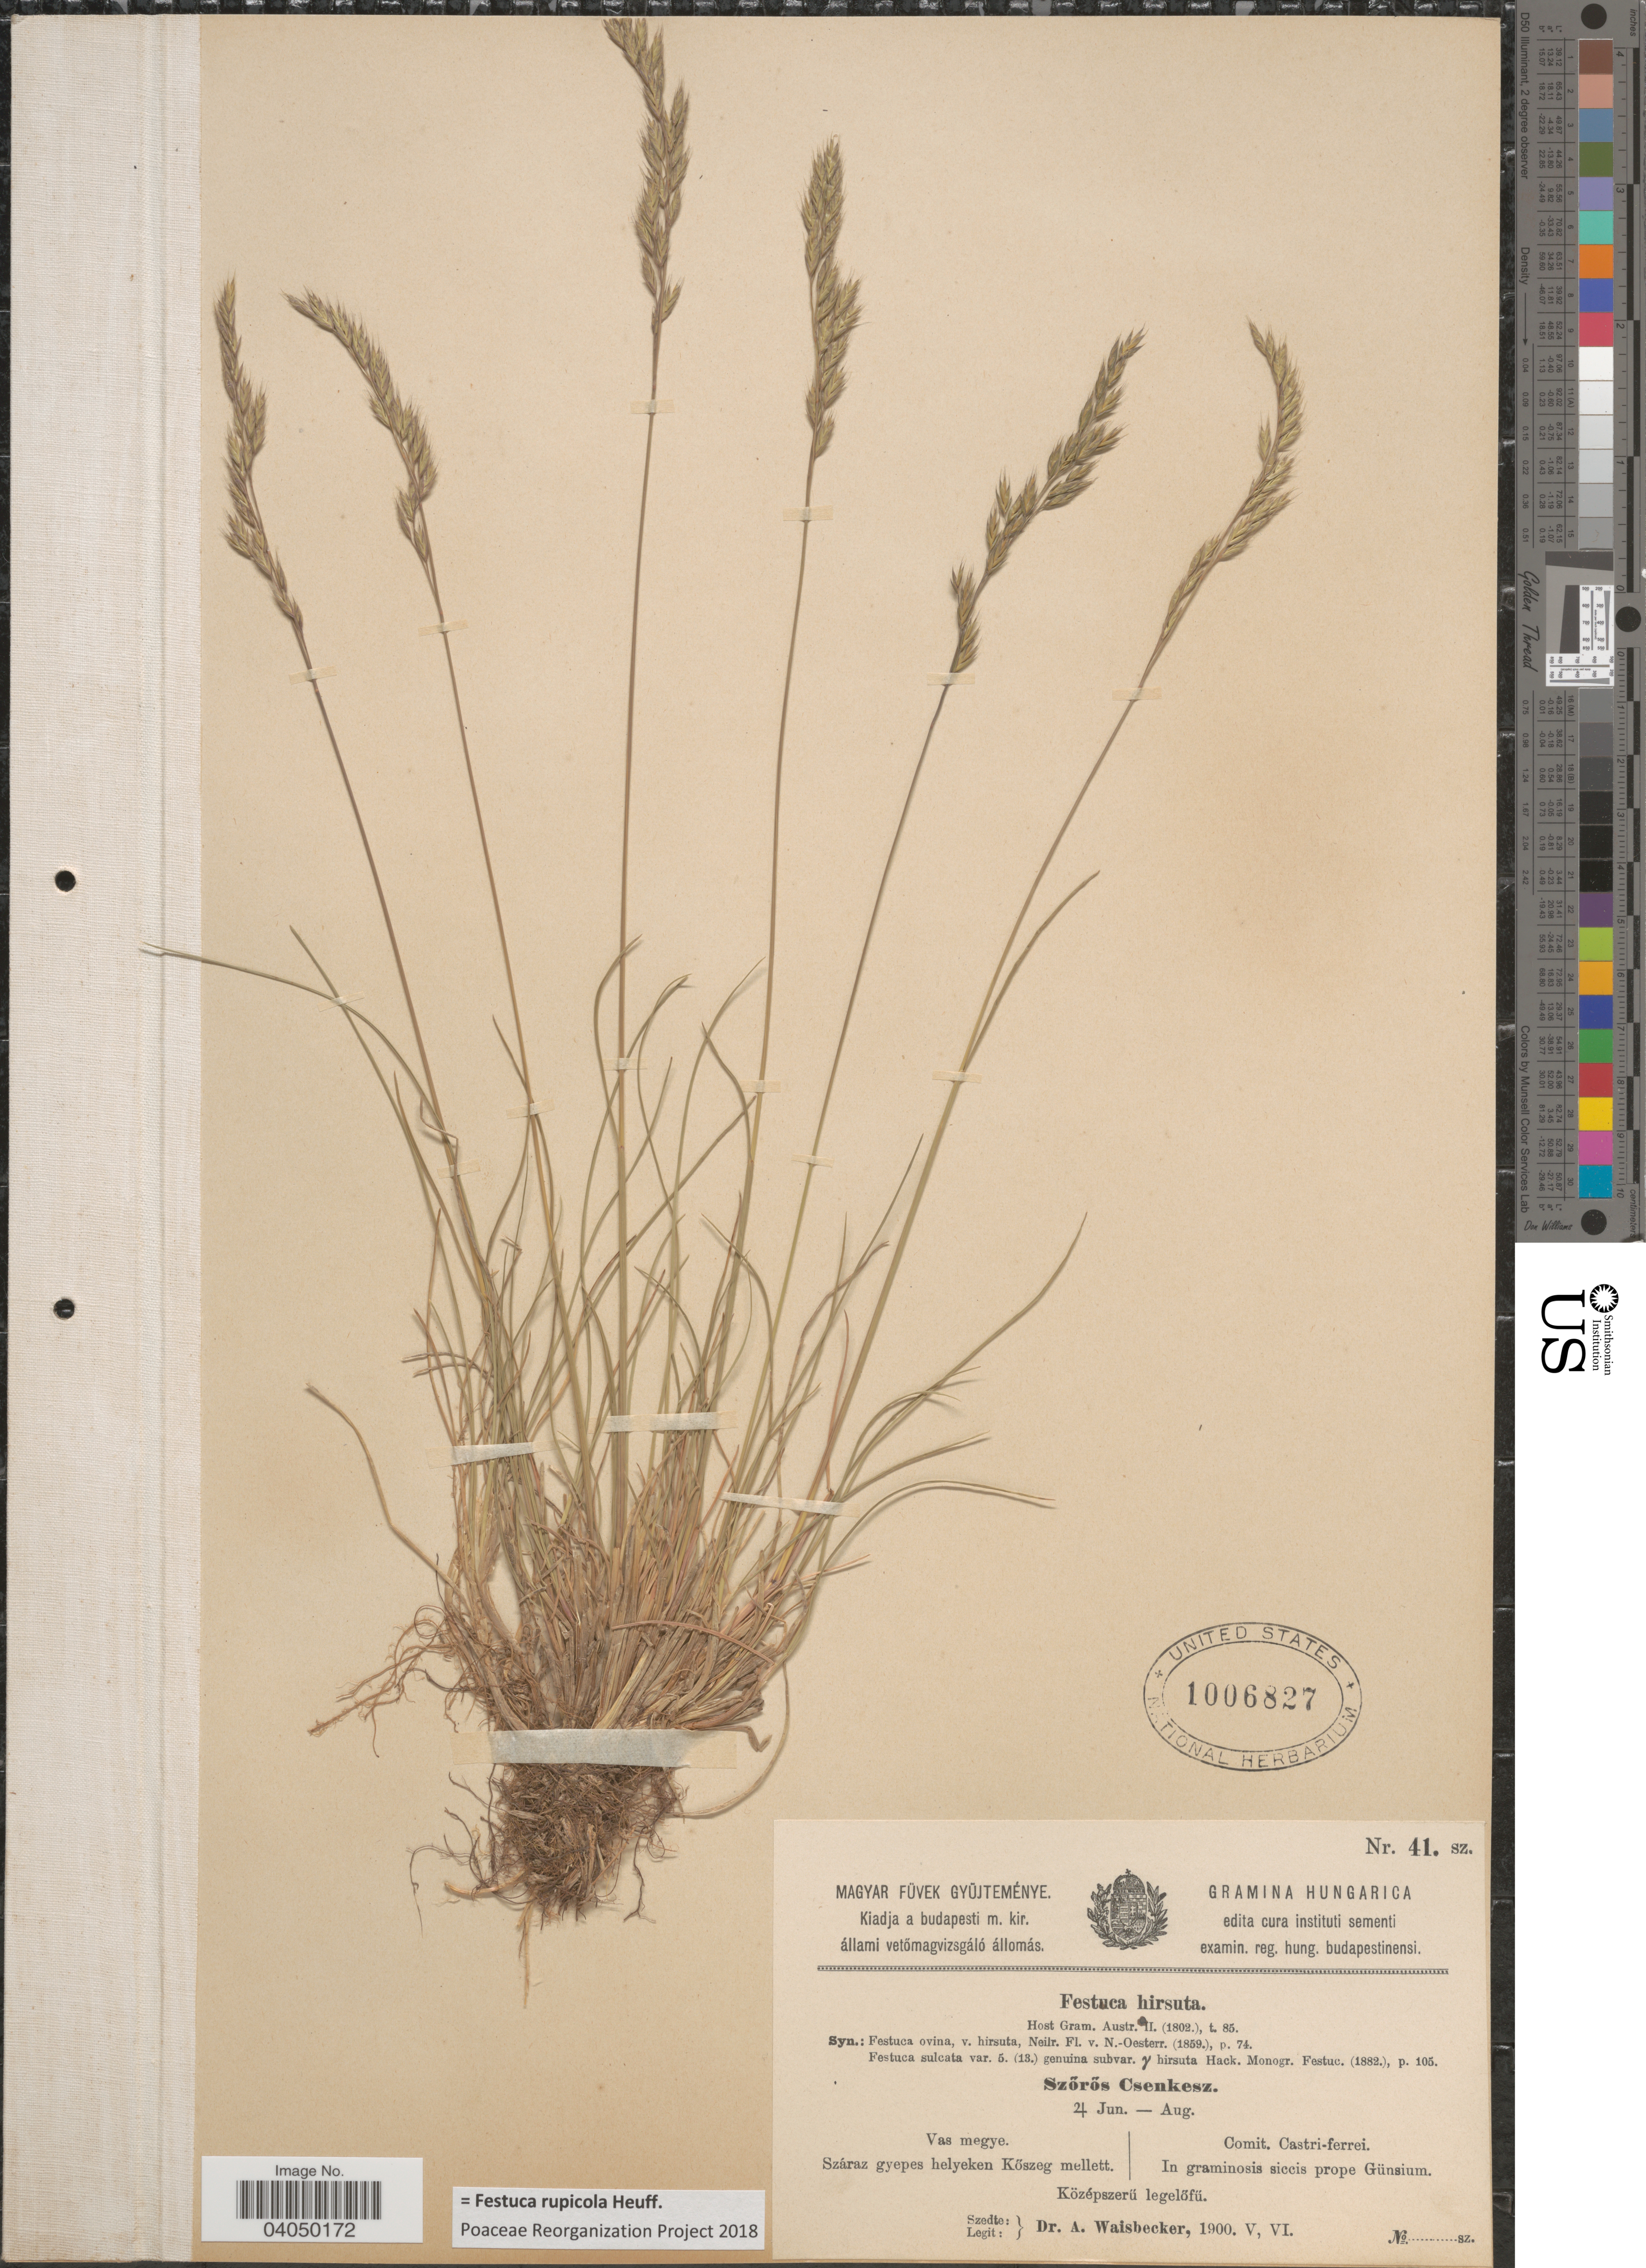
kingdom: Plantae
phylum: Tracheophyta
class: Liliopsida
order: Poales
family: Poaceae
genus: Festuca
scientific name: Festuca rupicola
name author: Heuff.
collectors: A. Waisbecker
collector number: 41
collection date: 1900-05/1900-06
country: Hungary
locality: Comit. Castri-ferrei. In graminosis siccis prope Günsium.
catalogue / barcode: US 1006827